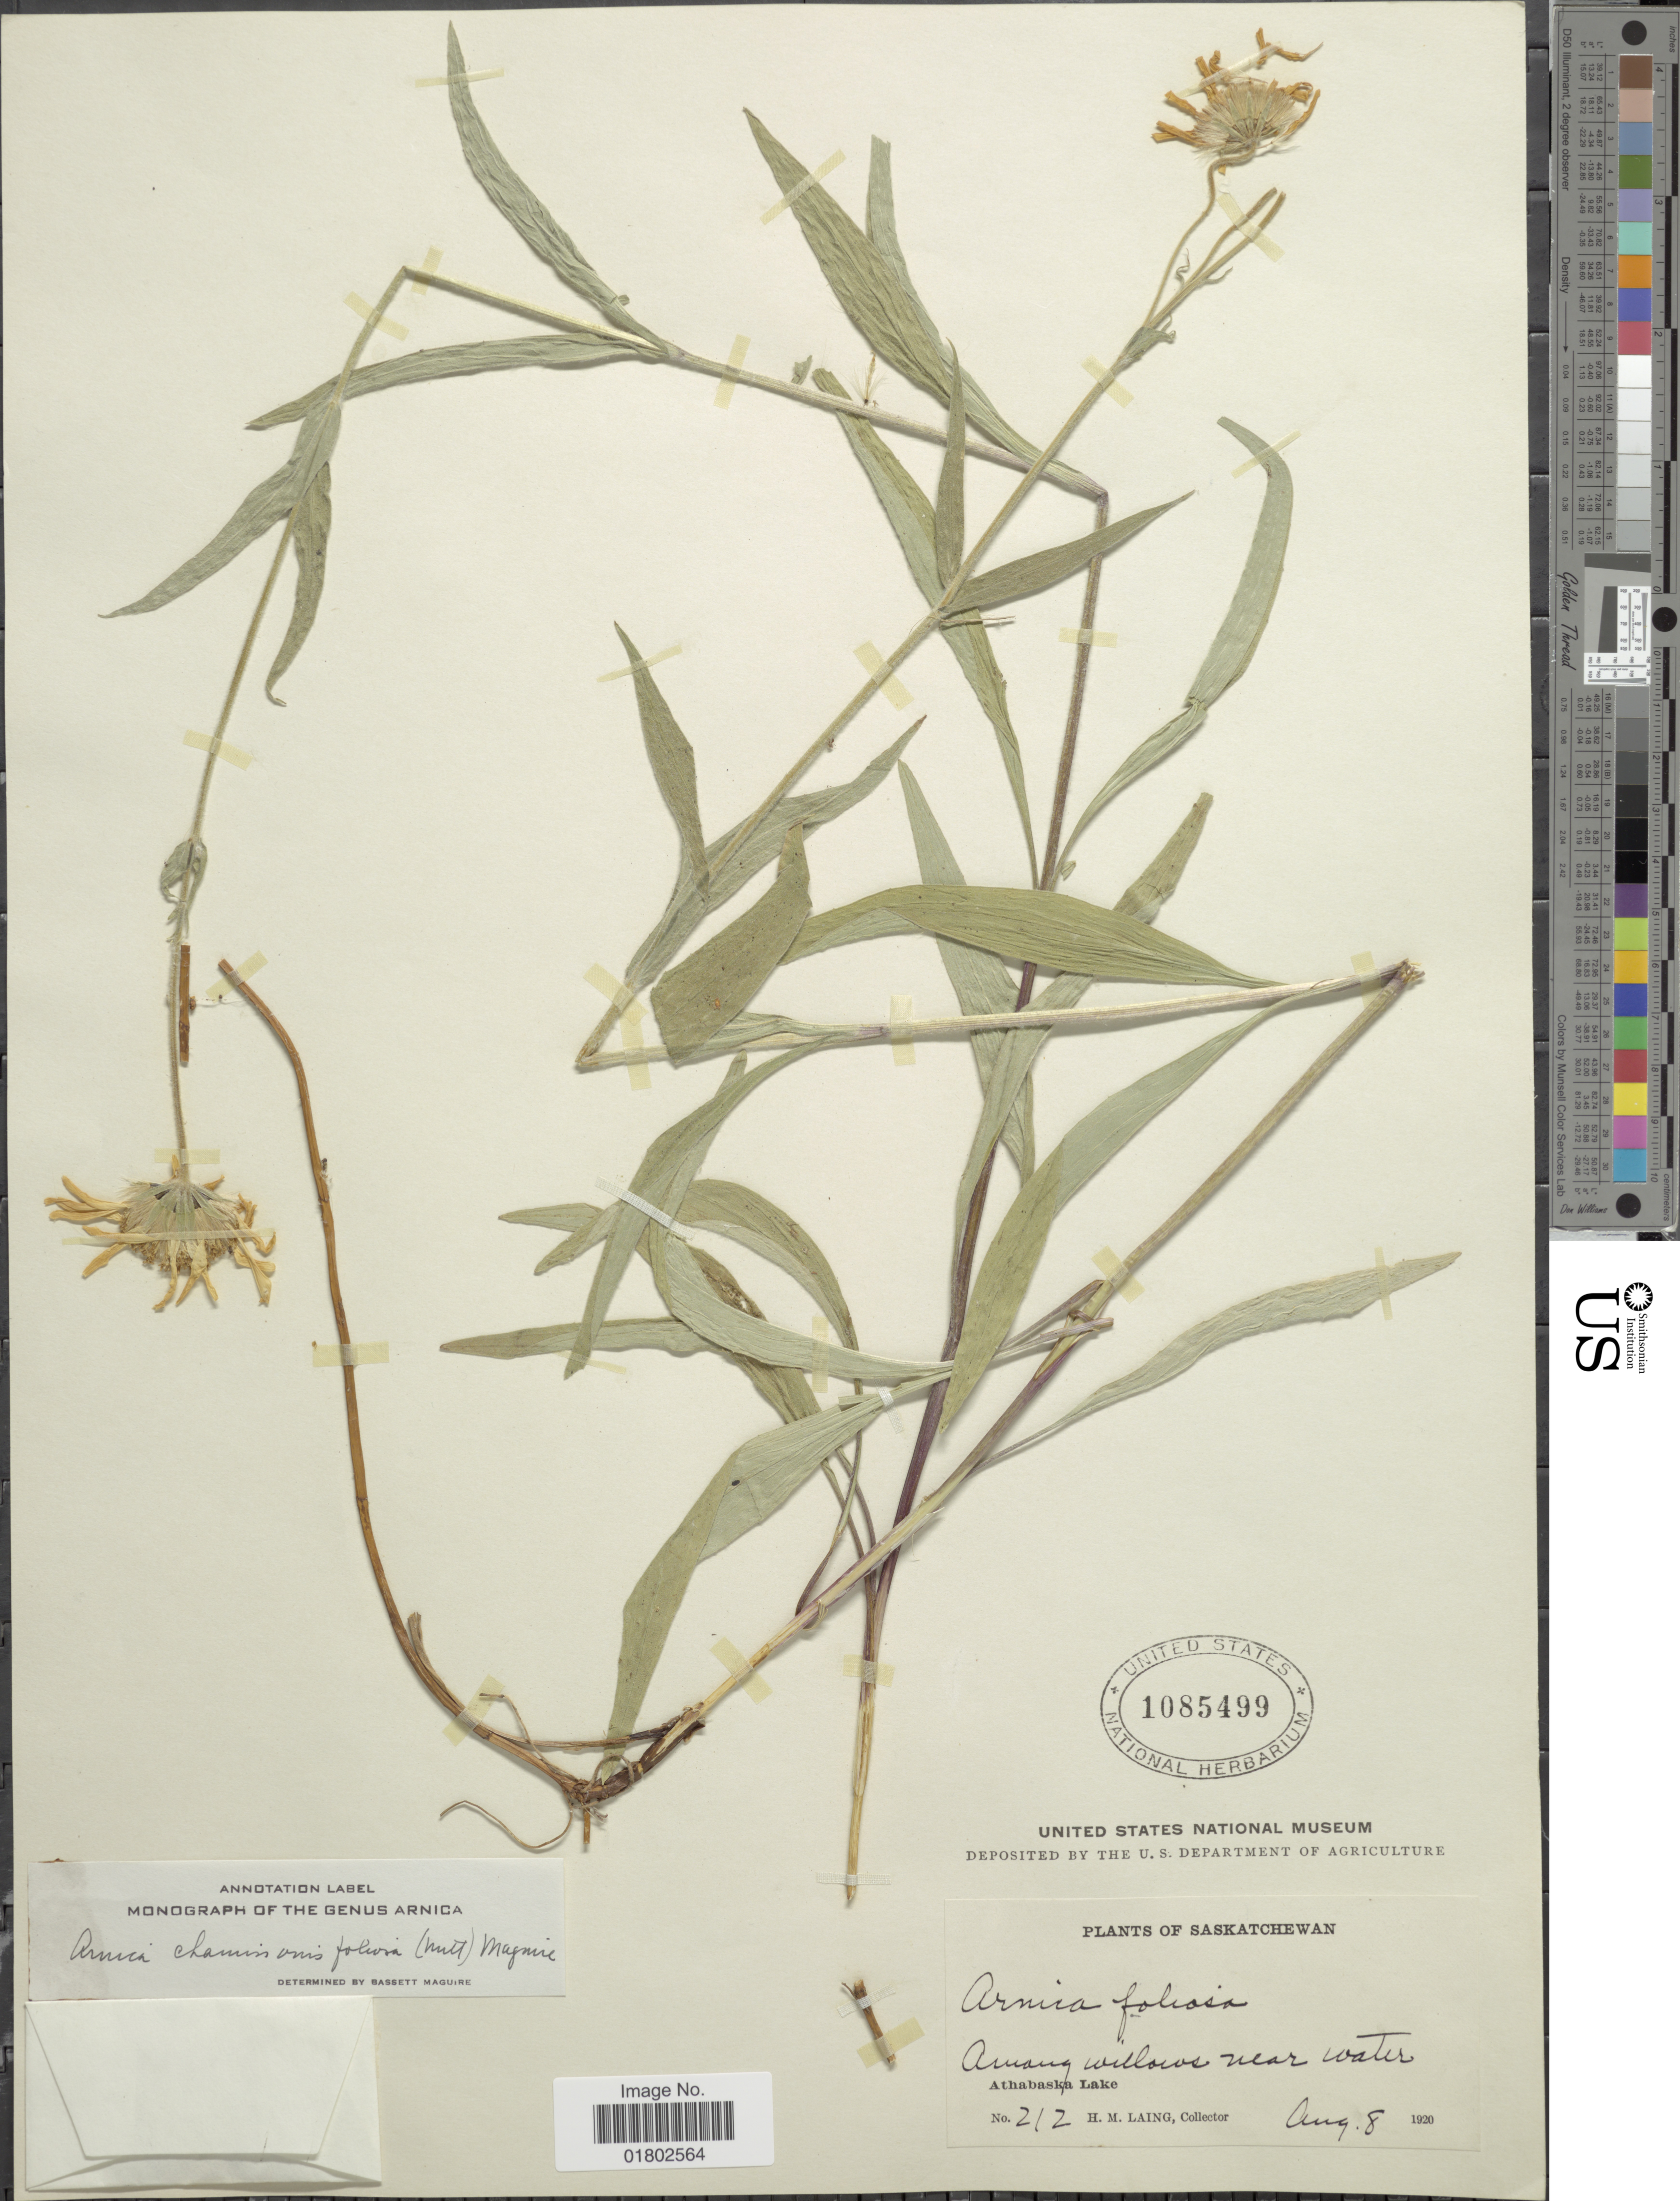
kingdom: Plantae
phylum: Tracheophyta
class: Magnoliopsida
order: Asterales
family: Asteraceae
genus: Arnica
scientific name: Arnica chamissonis subsp. foliosa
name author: (Nutt.) Maguire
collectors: H. Laing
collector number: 212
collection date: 1920-08-08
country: Canada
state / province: Saskatchewan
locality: Among willows near water, Athabaska Lake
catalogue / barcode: US 1085499